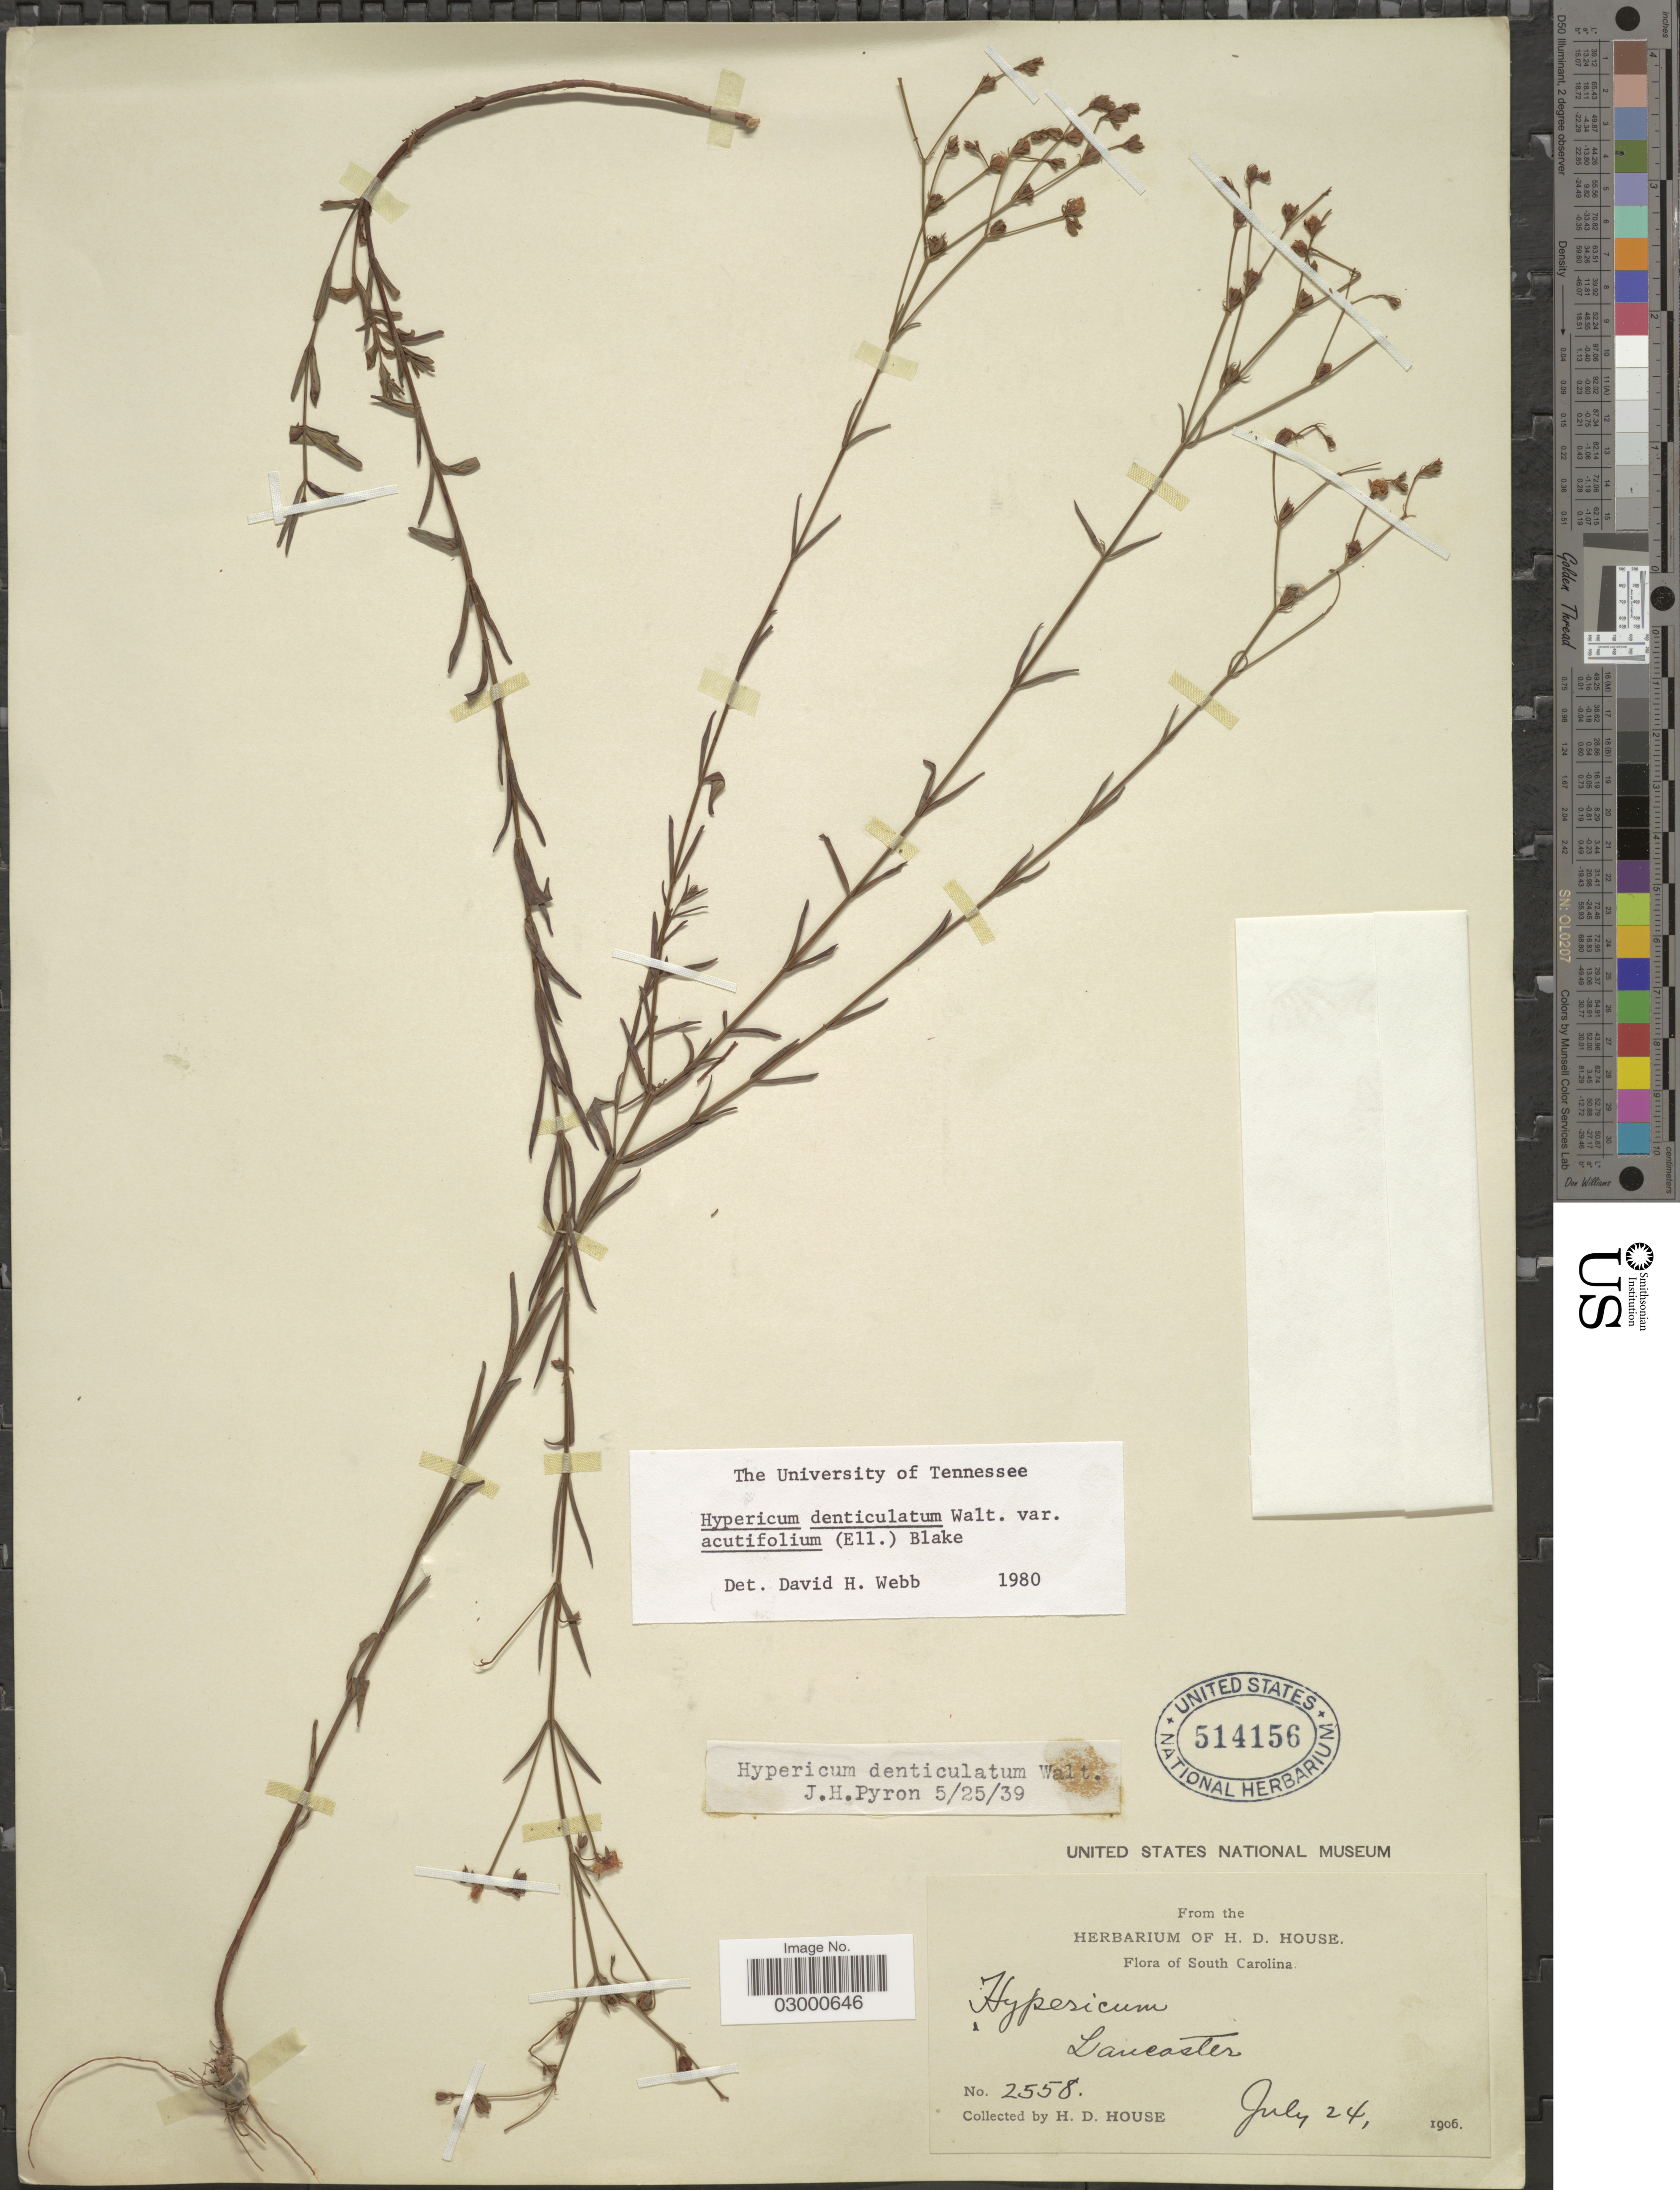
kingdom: Plantae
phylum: Tracheophyta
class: Magnoliopsida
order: Malpighiales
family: Hypericaceae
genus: Hypericum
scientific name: Hypericum denticulatum var. acutifolium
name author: (Elliott) N. Robson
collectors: H. D. House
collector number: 2558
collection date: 1906-07-24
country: United States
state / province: South Carolina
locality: Lancaster.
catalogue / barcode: US 514156